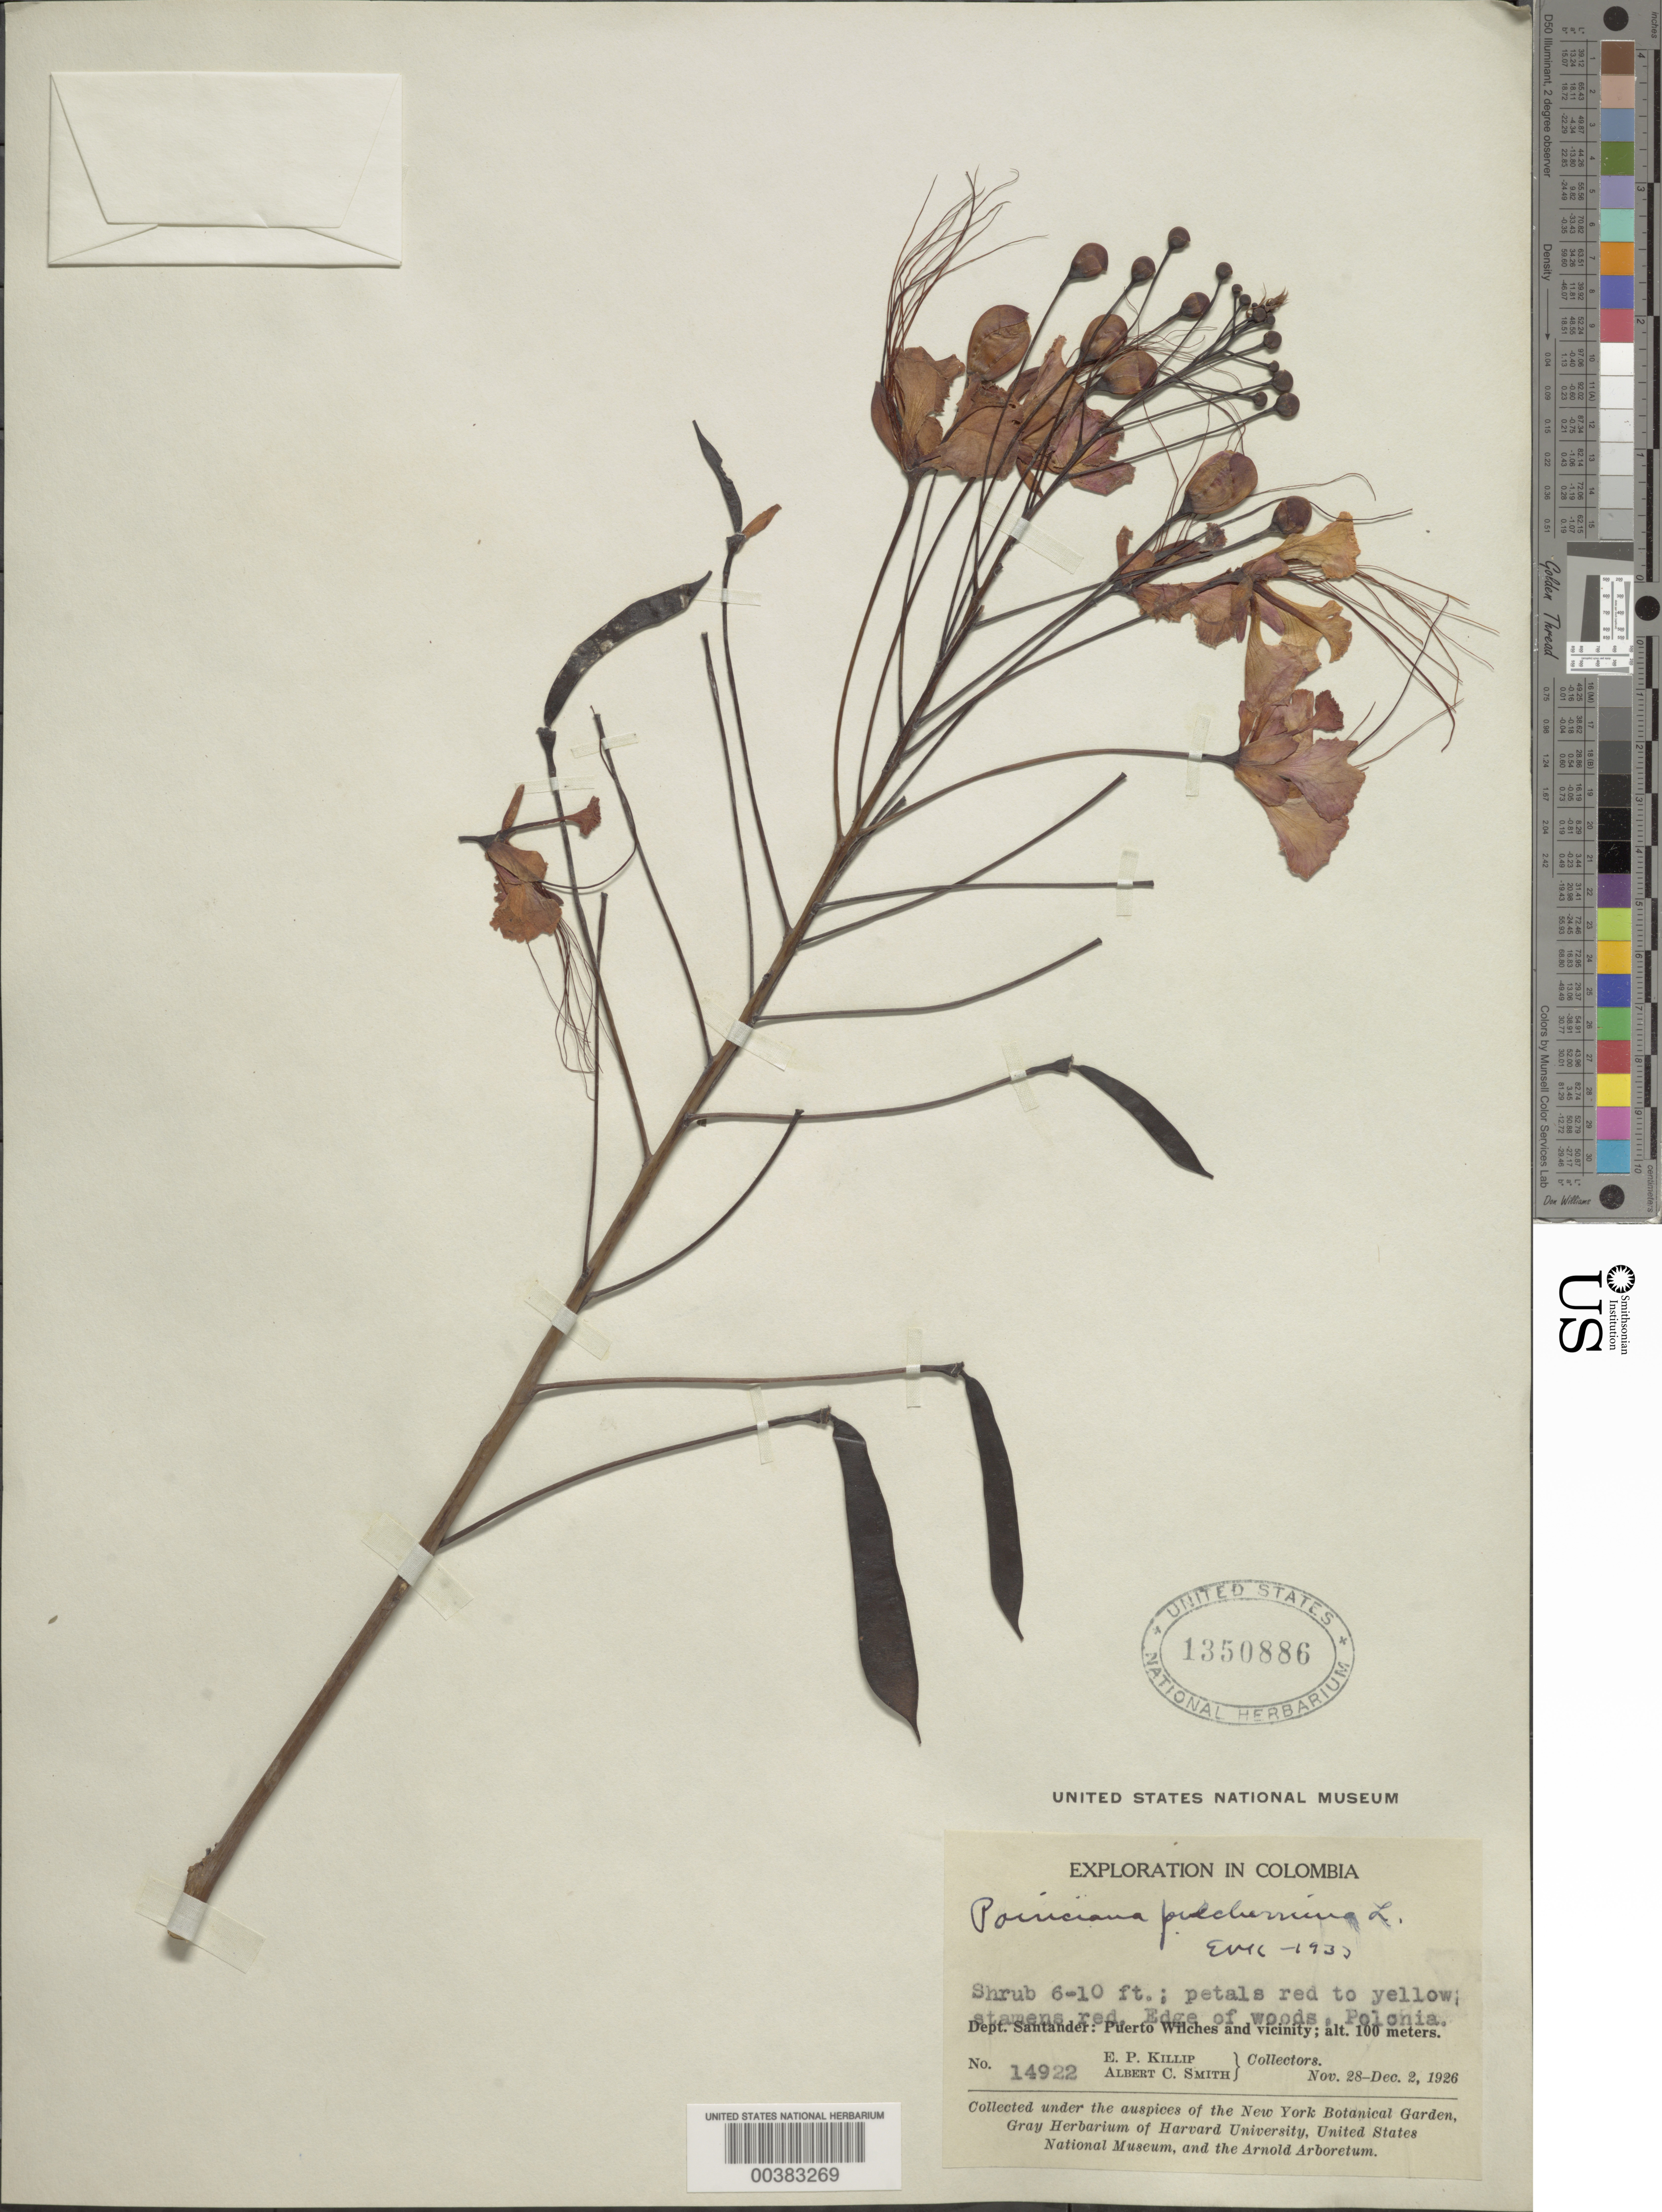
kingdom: Plantae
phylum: Tracheophyta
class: Magnoliopsida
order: Fabales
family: Fabaceae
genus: Caesalpinia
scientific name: Caesalpinia pulcherrima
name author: (L.) Sw.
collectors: E. P. Killip & A. C. Smith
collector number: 14922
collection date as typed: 28 Nov 1926 to 02 Dec 1926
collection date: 1926-11-28/1926-12-02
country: Colombia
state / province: Santander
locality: Puerto Wilches and vicinity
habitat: Edge of woods; polchia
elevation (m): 100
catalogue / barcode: US 1350886